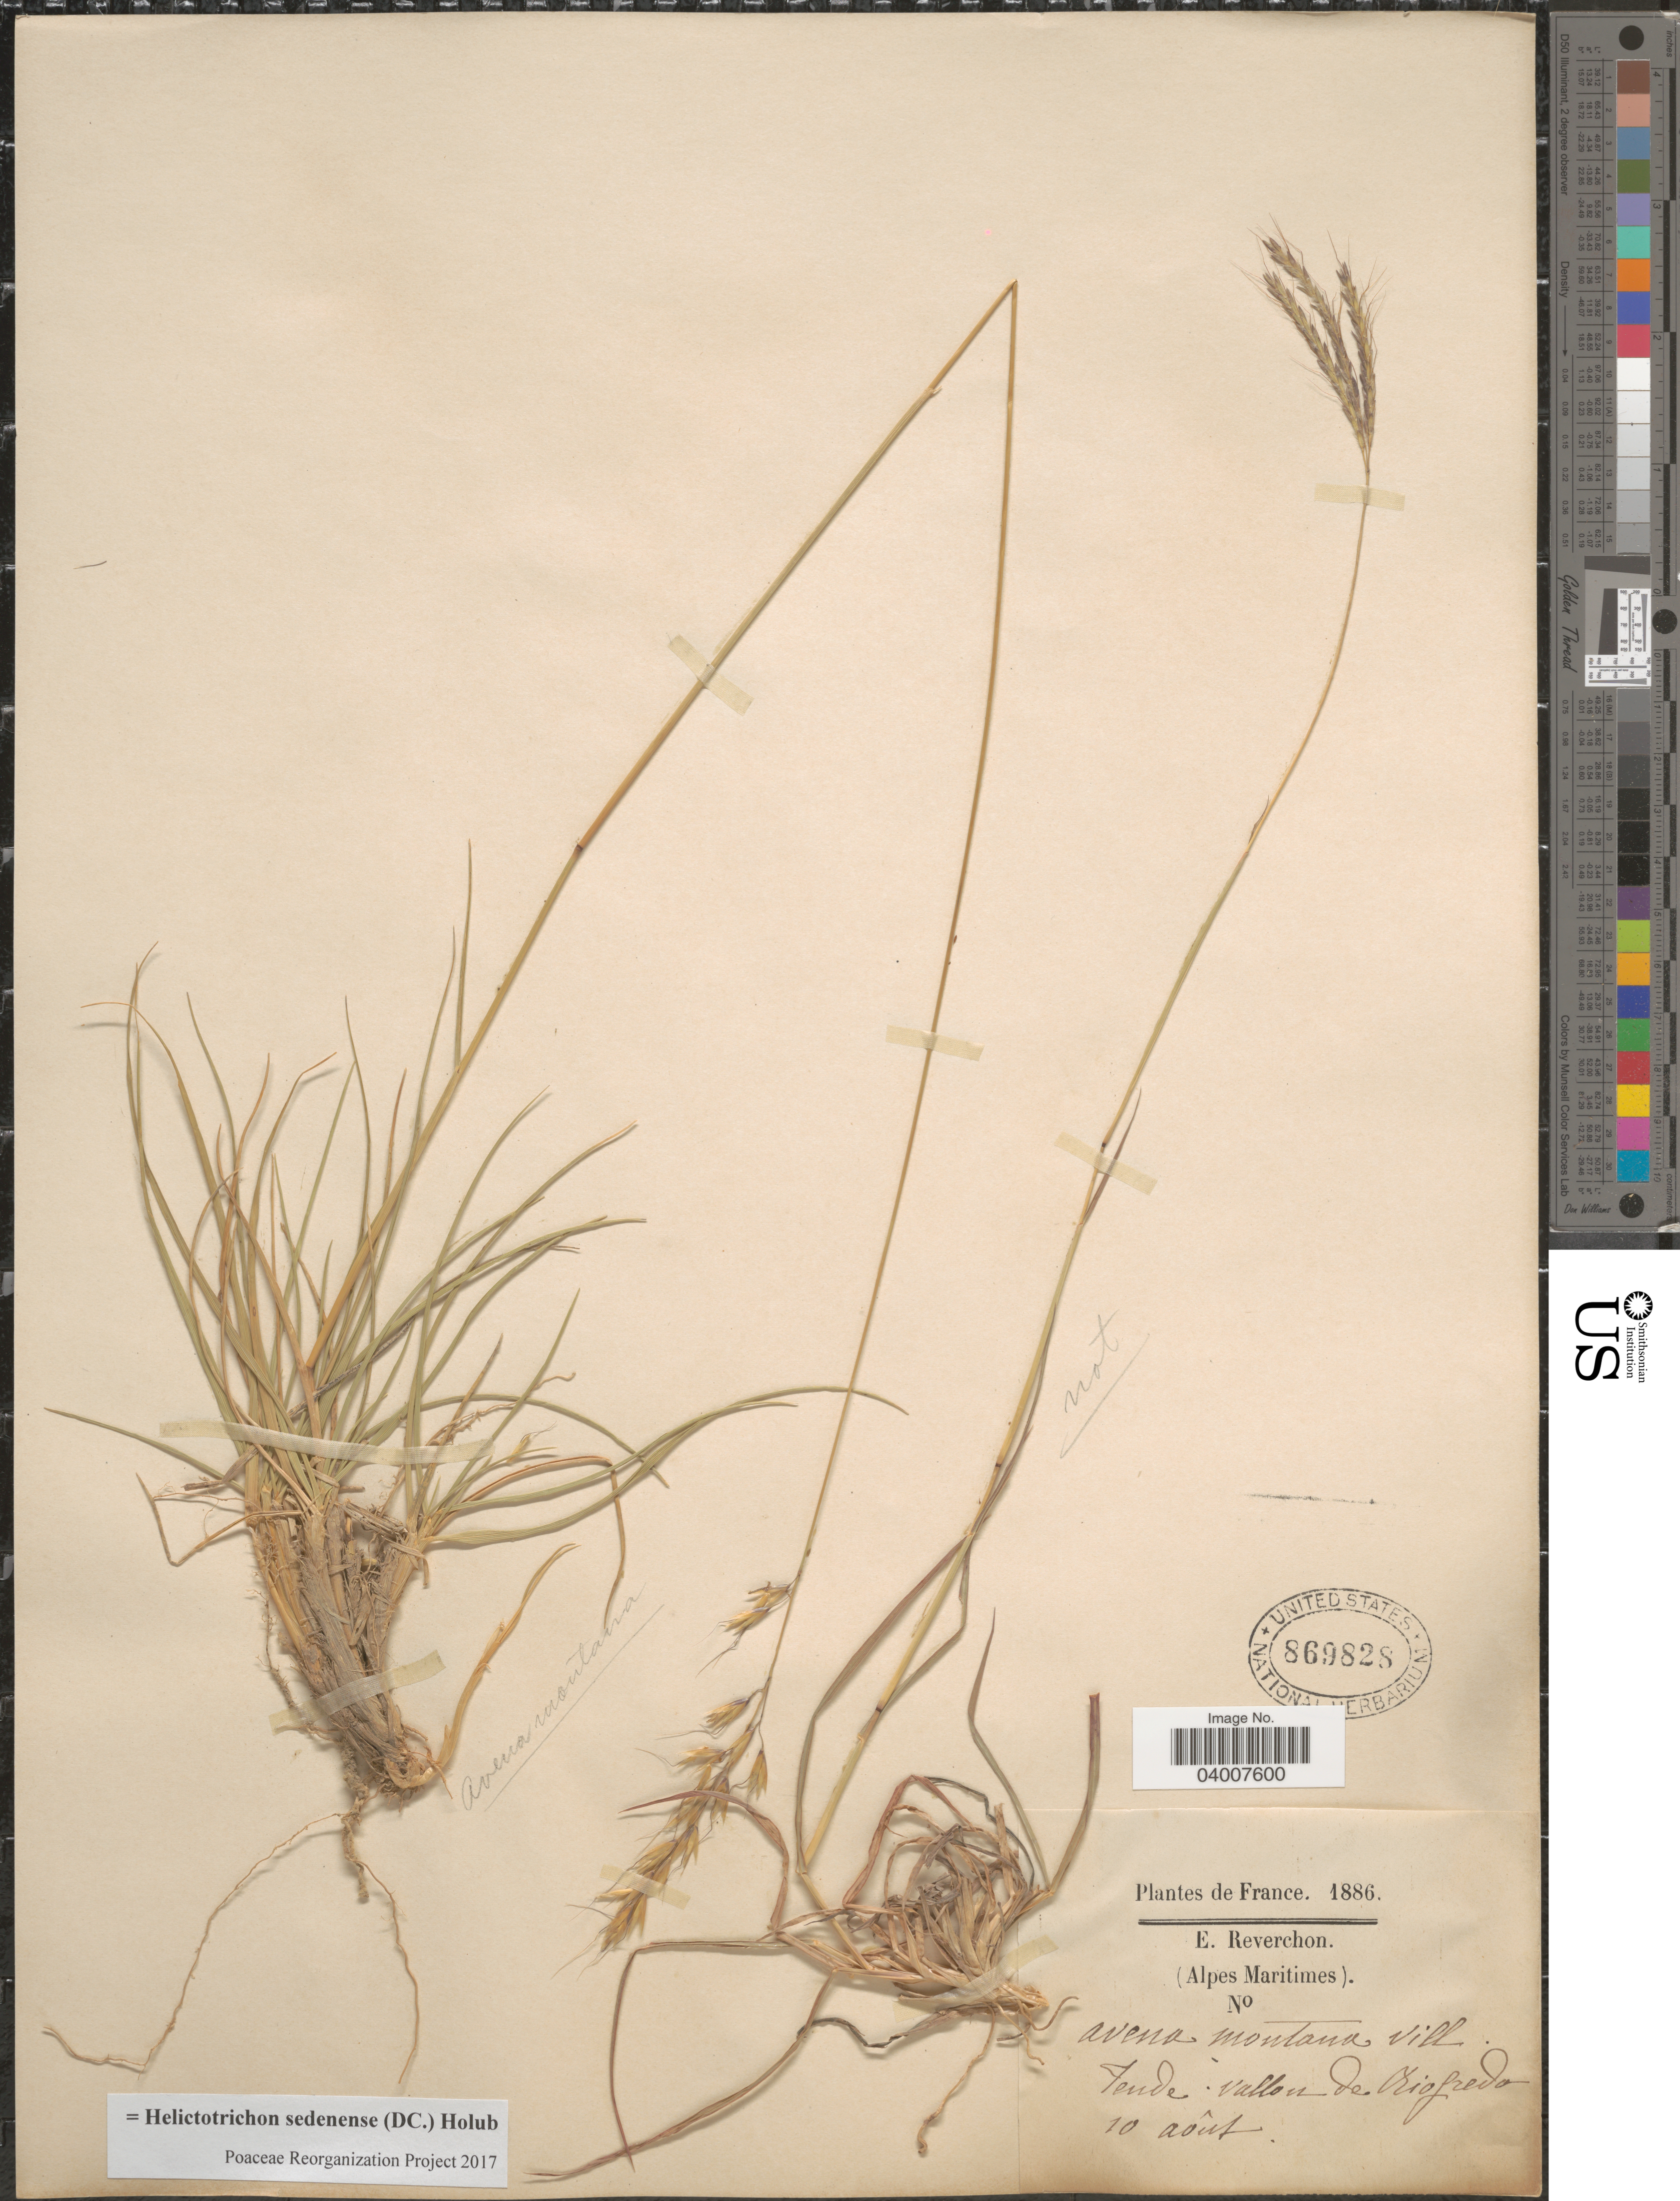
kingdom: Plantae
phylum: Tracheophyta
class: Liliopsida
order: Poales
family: Poaceae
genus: Helictotrichon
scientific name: Helictotrichon sedenense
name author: (DC.) Holub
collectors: E. Reverchon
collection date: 1886-08-10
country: Italy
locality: Alpes Maritimes. Tende vallon de Riofredo.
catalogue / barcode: US 869828